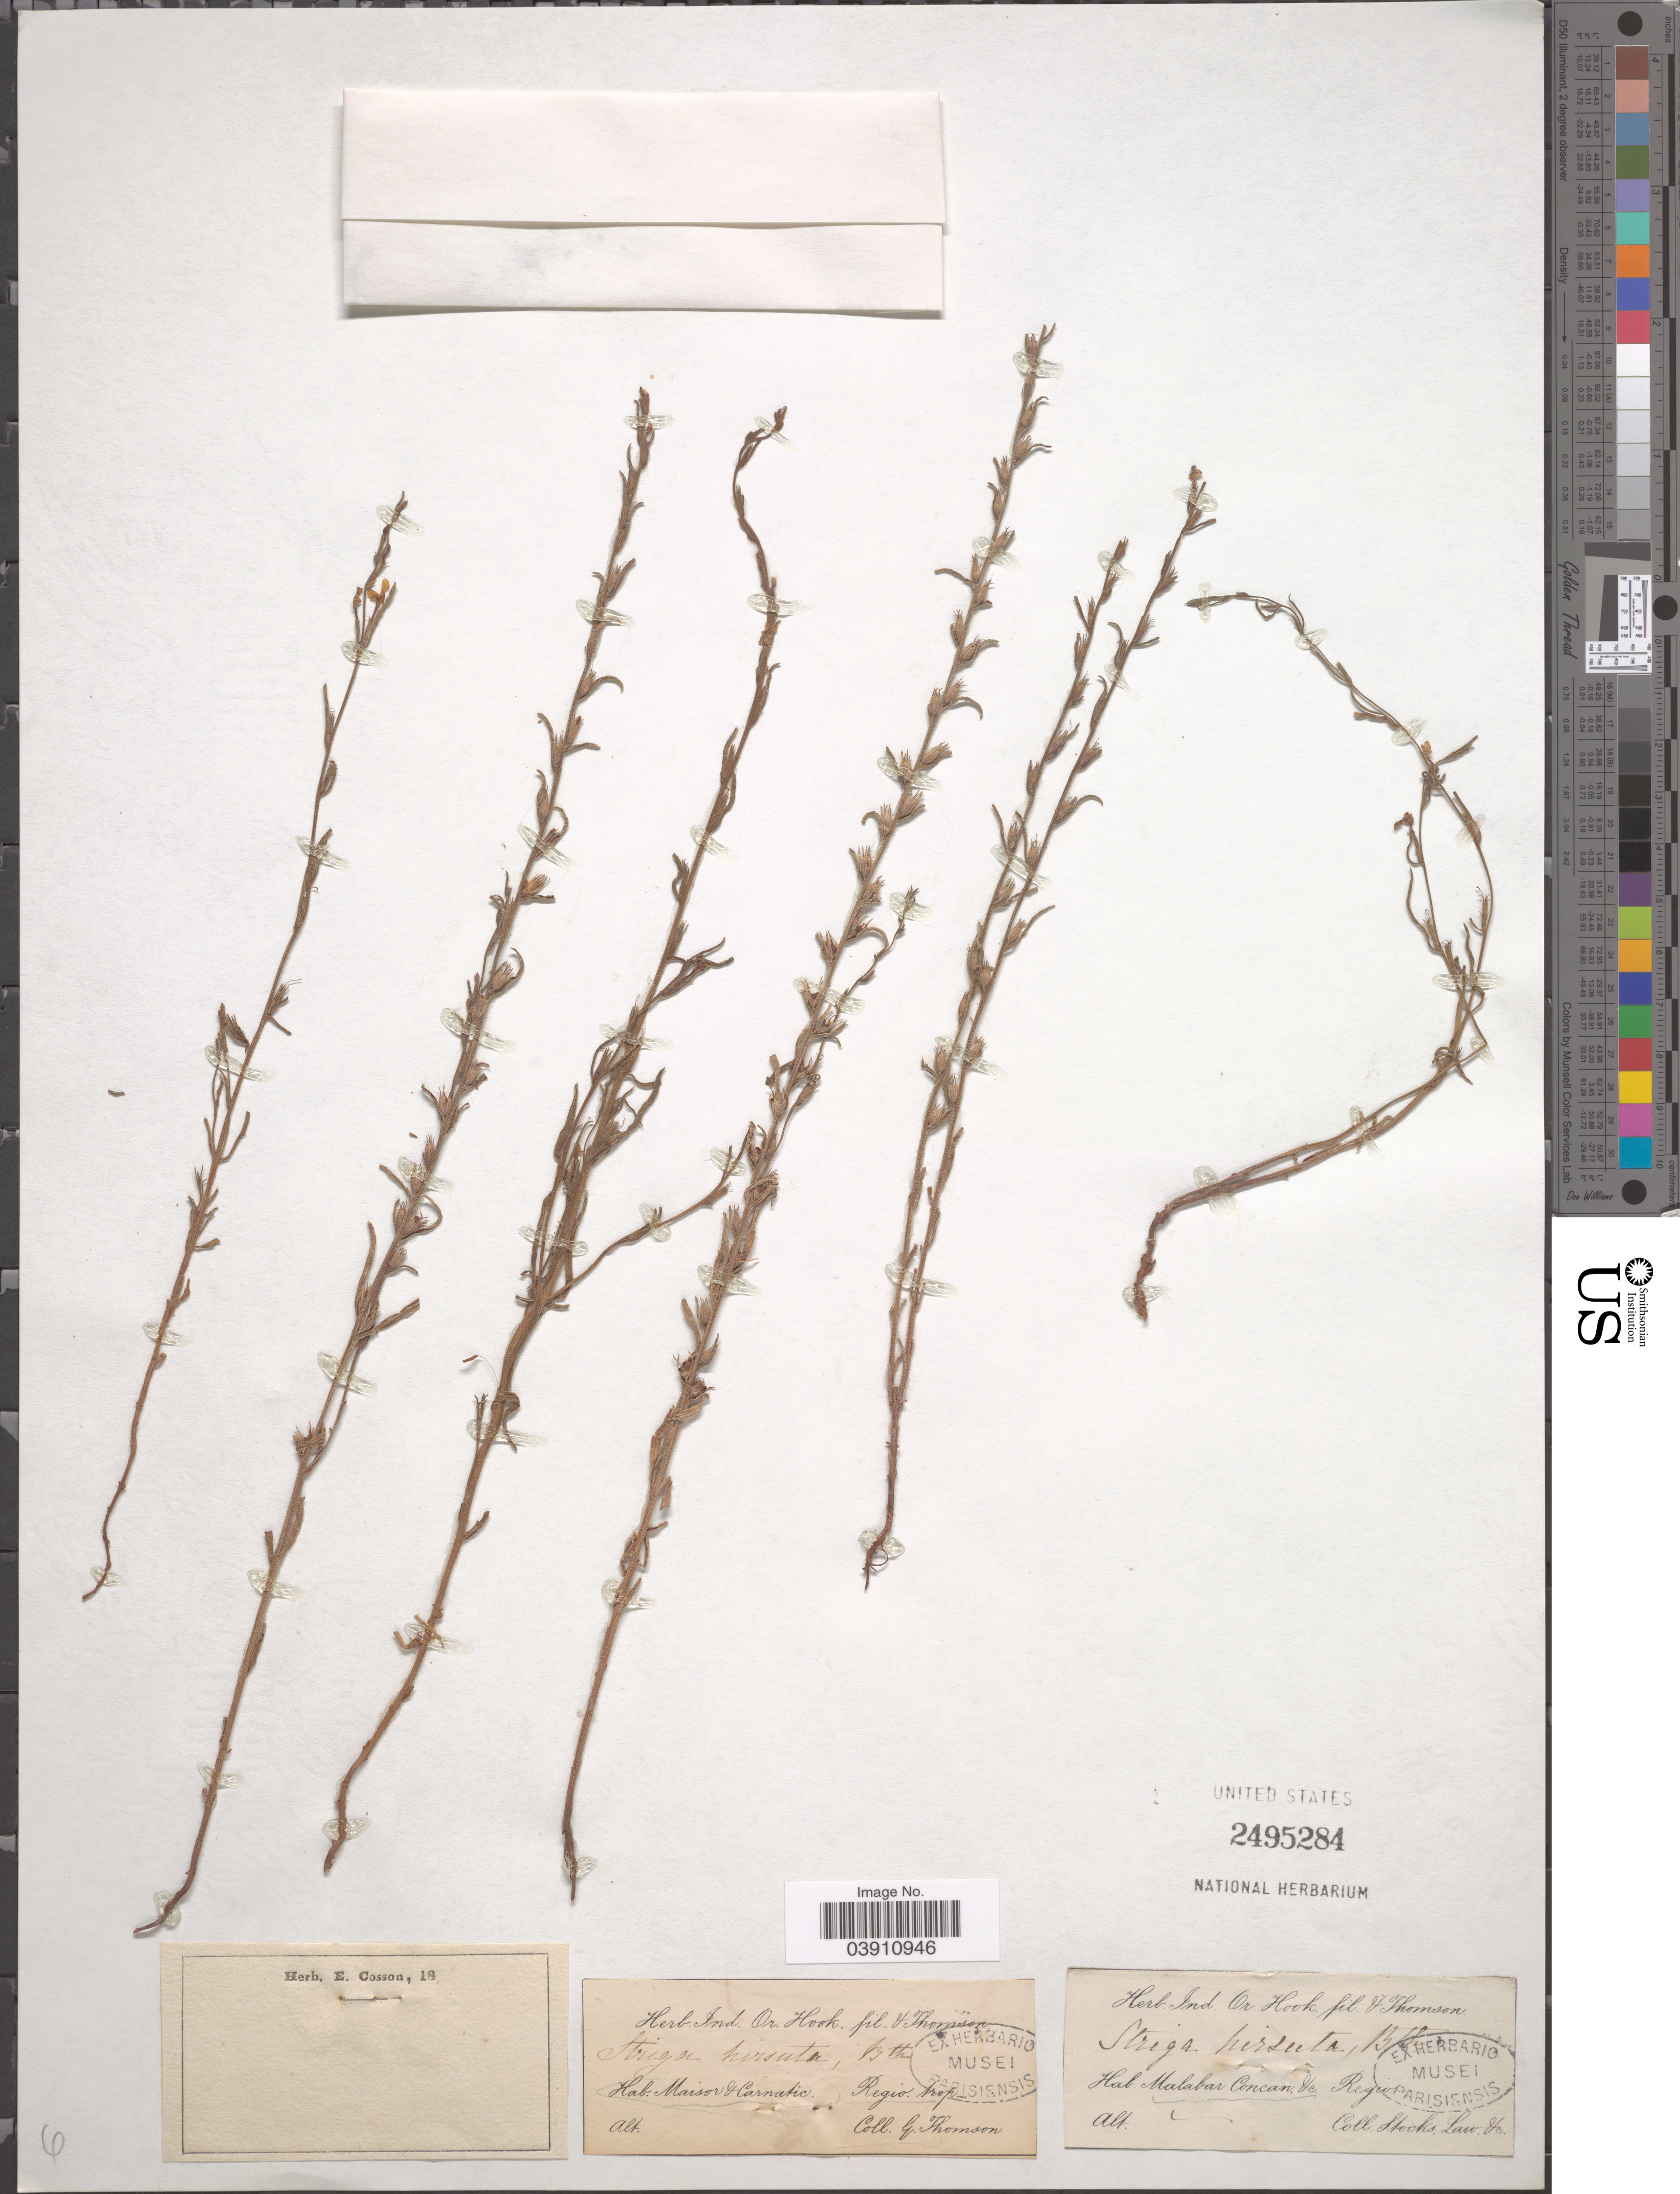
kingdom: Plantae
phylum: Tracheophyta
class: Magnoliopsida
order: Lamiales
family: Orobanchaceae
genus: Striga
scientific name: Striga hirsuta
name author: Benth.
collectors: G. Thomson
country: India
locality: Hab. Maisor & Carnatic. Regio. trop.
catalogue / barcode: US 2495284